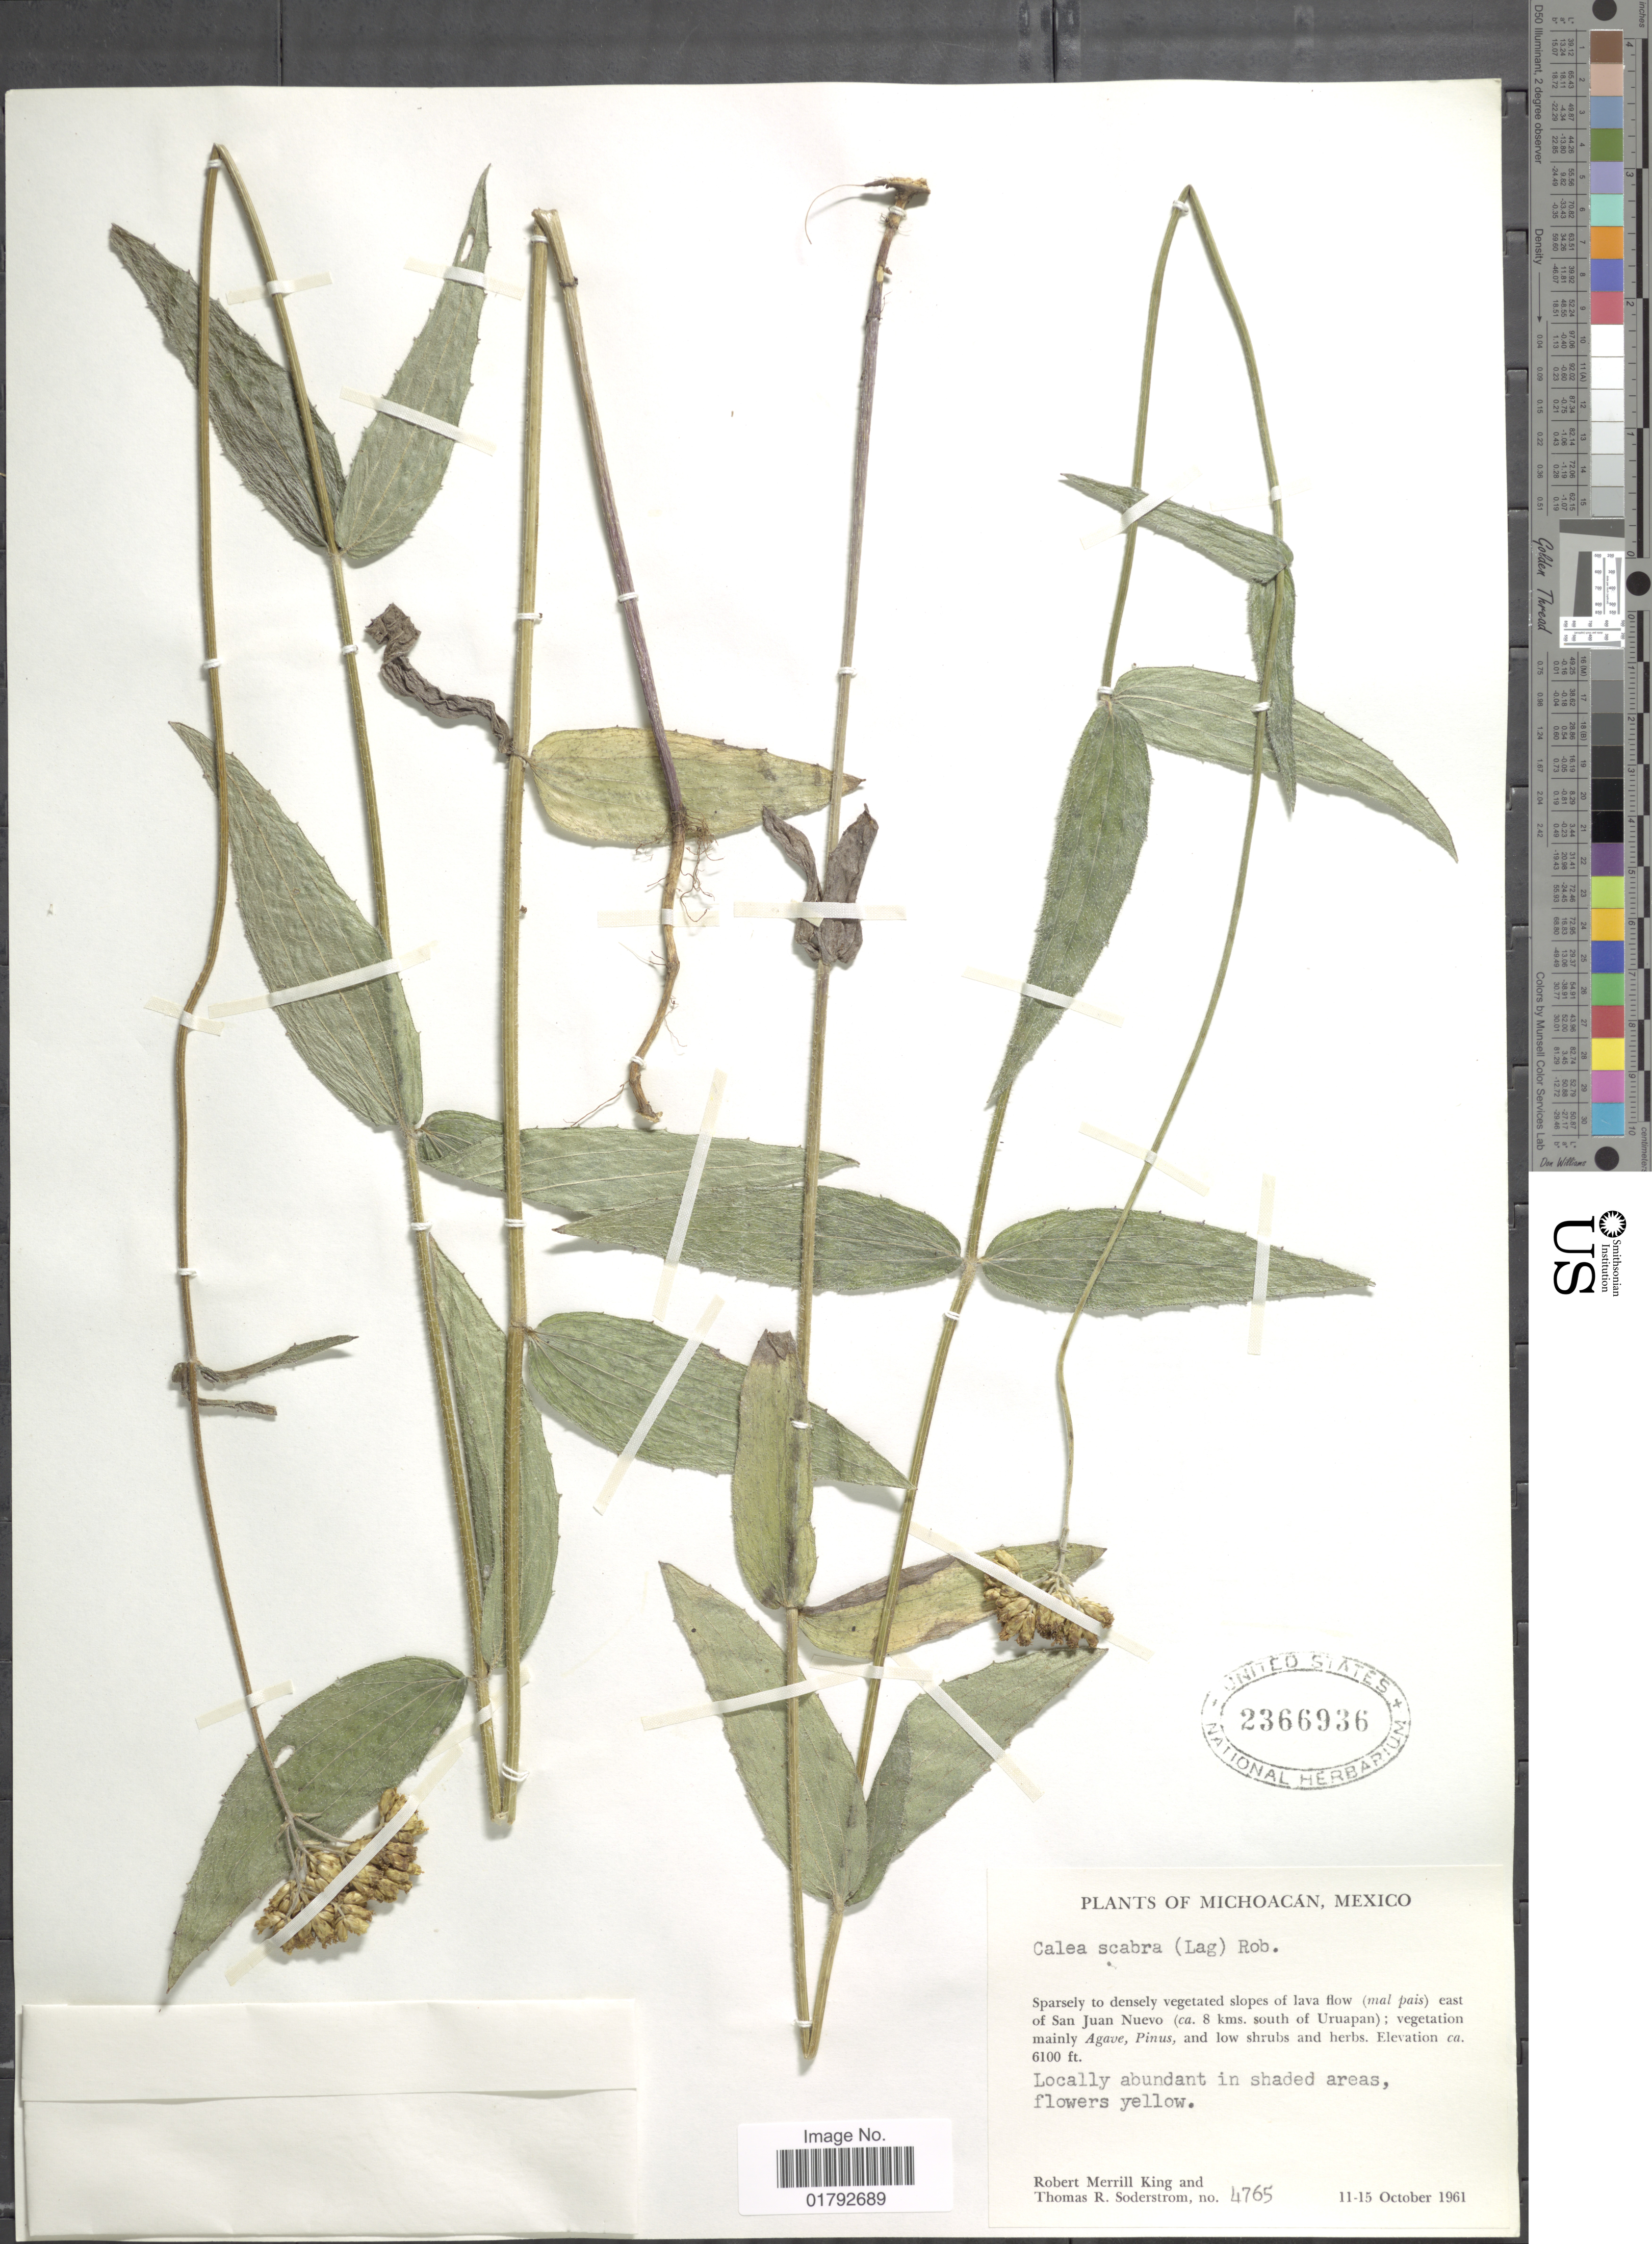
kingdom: Plantae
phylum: Tracheophyta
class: Magnoliopsida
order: Asterales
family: Asteraceae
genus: Alloispermum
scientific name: Alloispermum scabrum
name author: (Lag.) H. Rob.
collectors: R. M. King & T. R. Soderstrom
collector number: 4765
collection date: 1961-10-11/1961-10-15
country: Mexico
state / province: Michoacán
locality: East of San Juan Nuevo (ca. 8 kms south of Uruapan).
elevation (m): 1859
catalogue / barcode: US 2366936